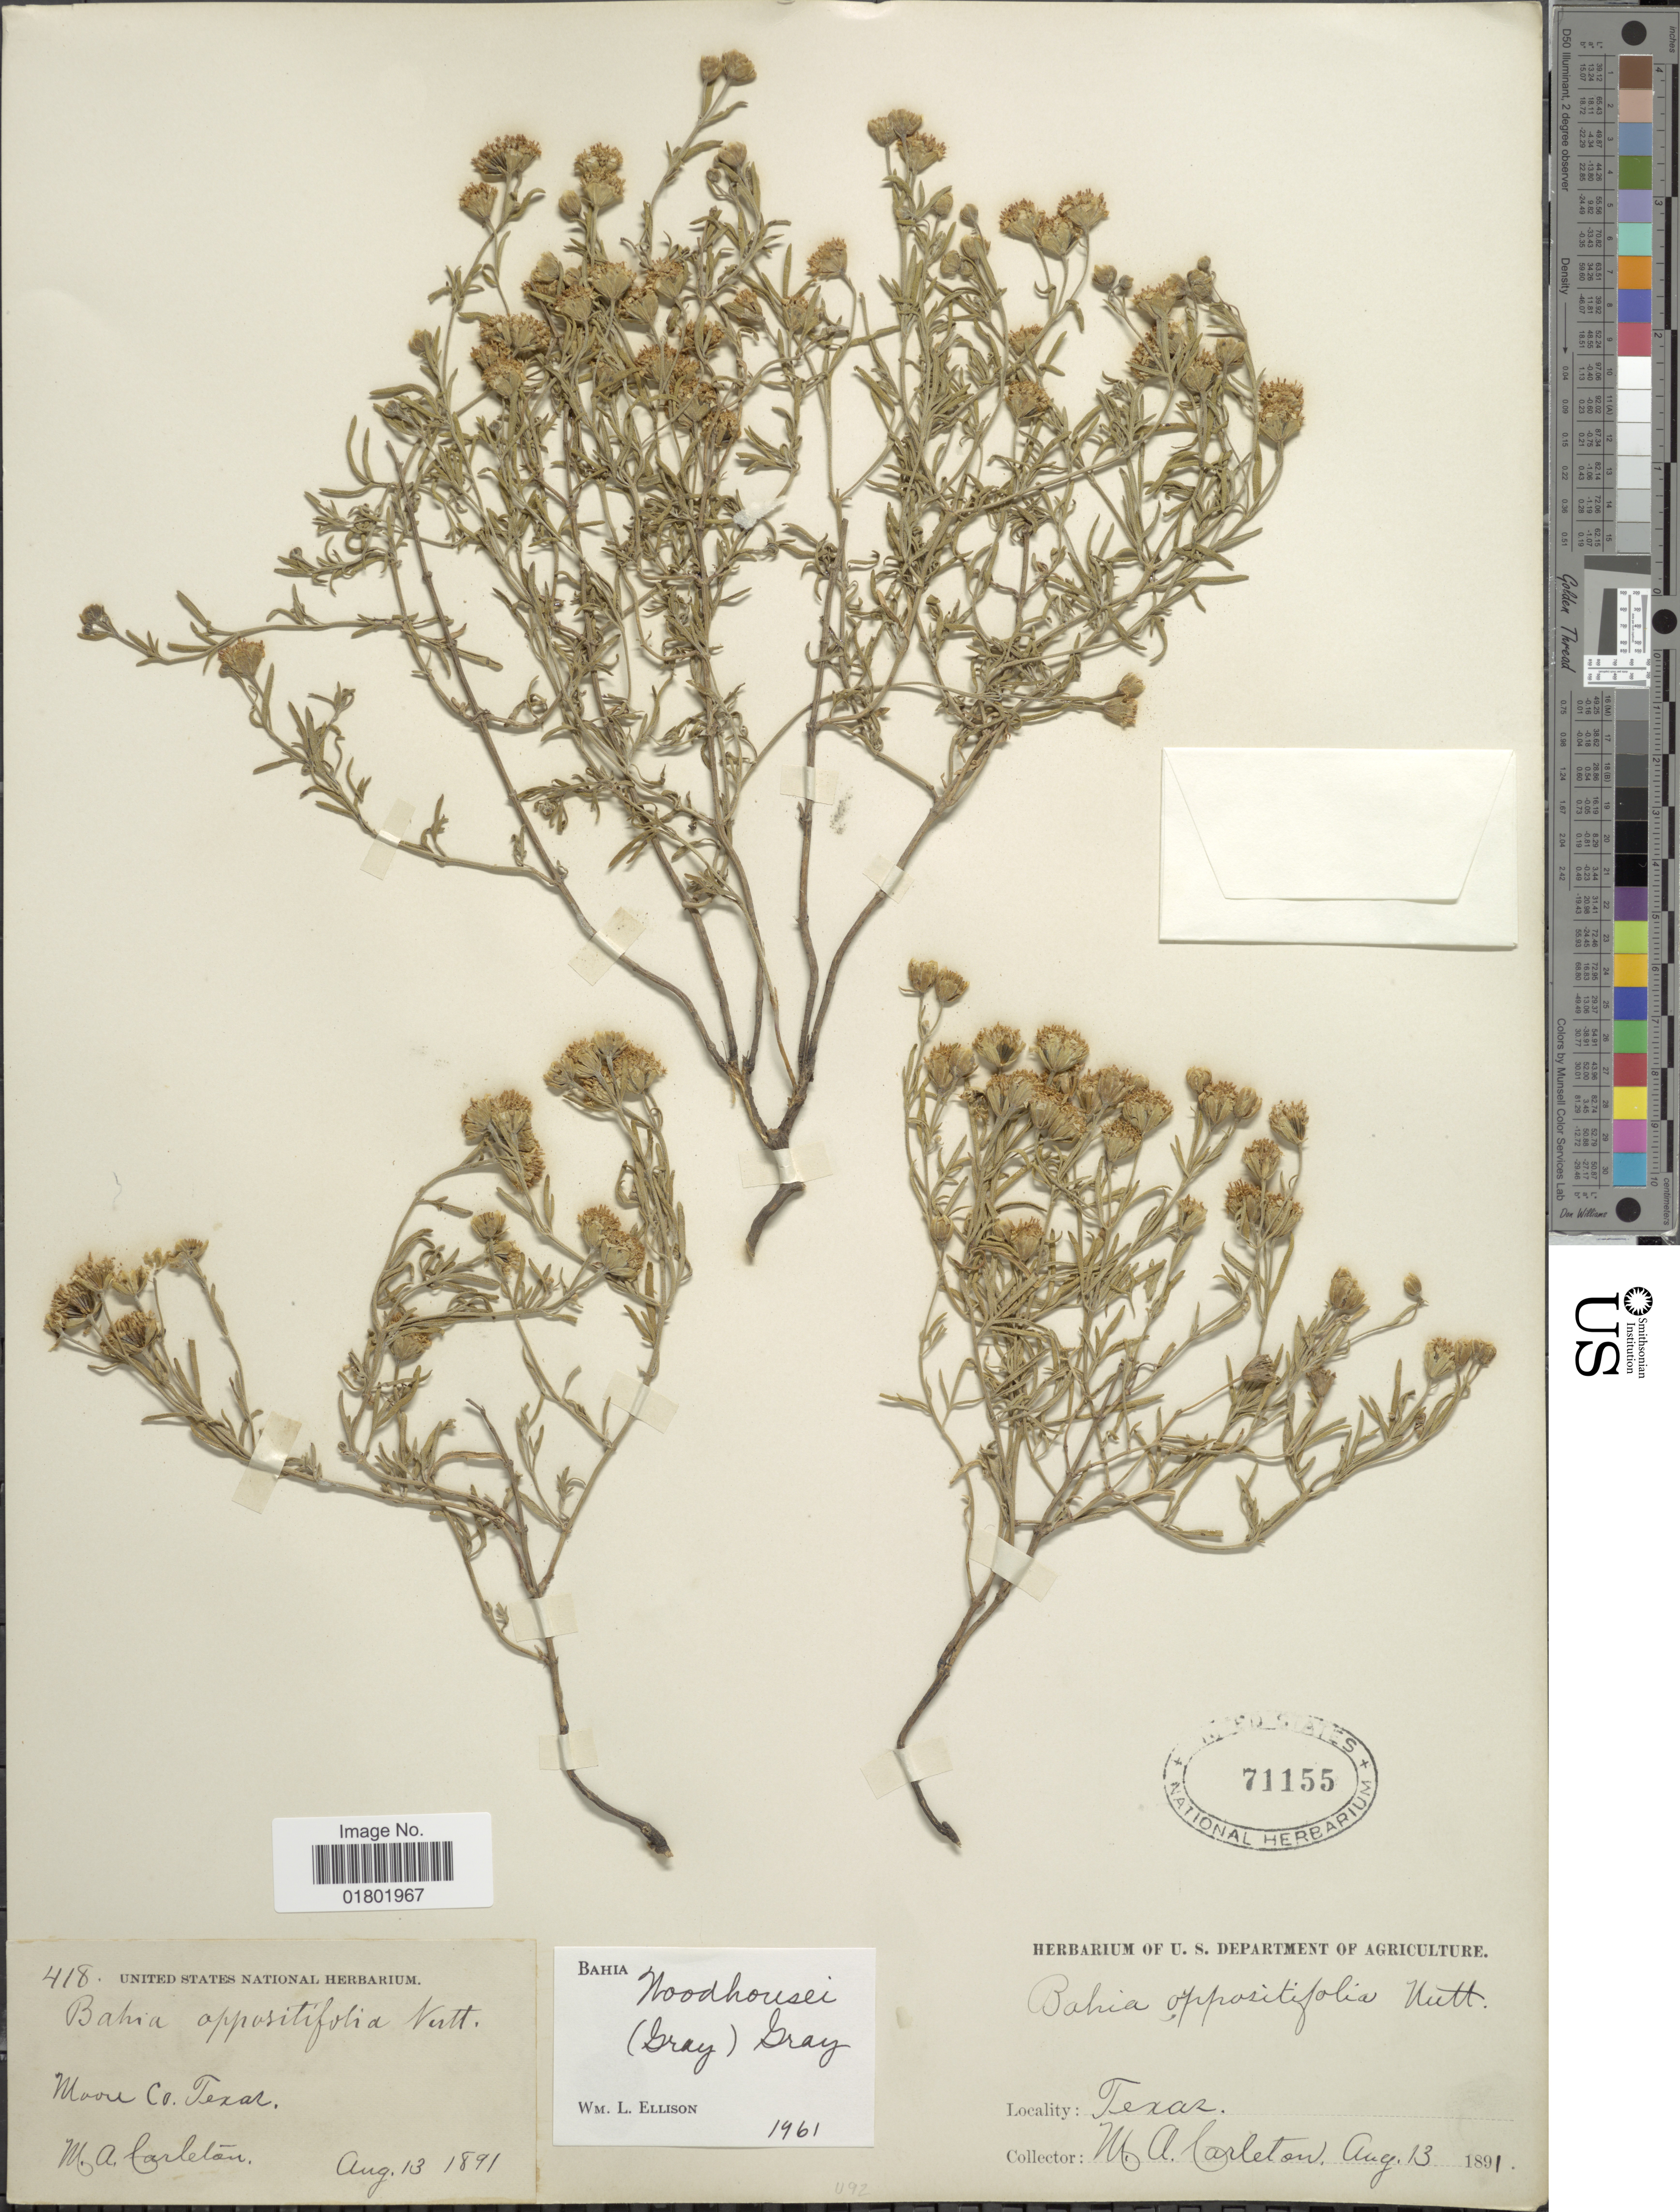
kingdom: Plantae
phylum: Tracheophyta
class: Magnoliopsida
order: Asterales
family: Asteraceae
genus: Bahia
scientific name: Bahia woodhousei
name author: A. Gray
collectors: M. A. Carleton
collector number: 418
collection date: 1891-08-13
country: United States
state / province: Texas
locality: Moore Co.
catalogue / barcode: US 71155